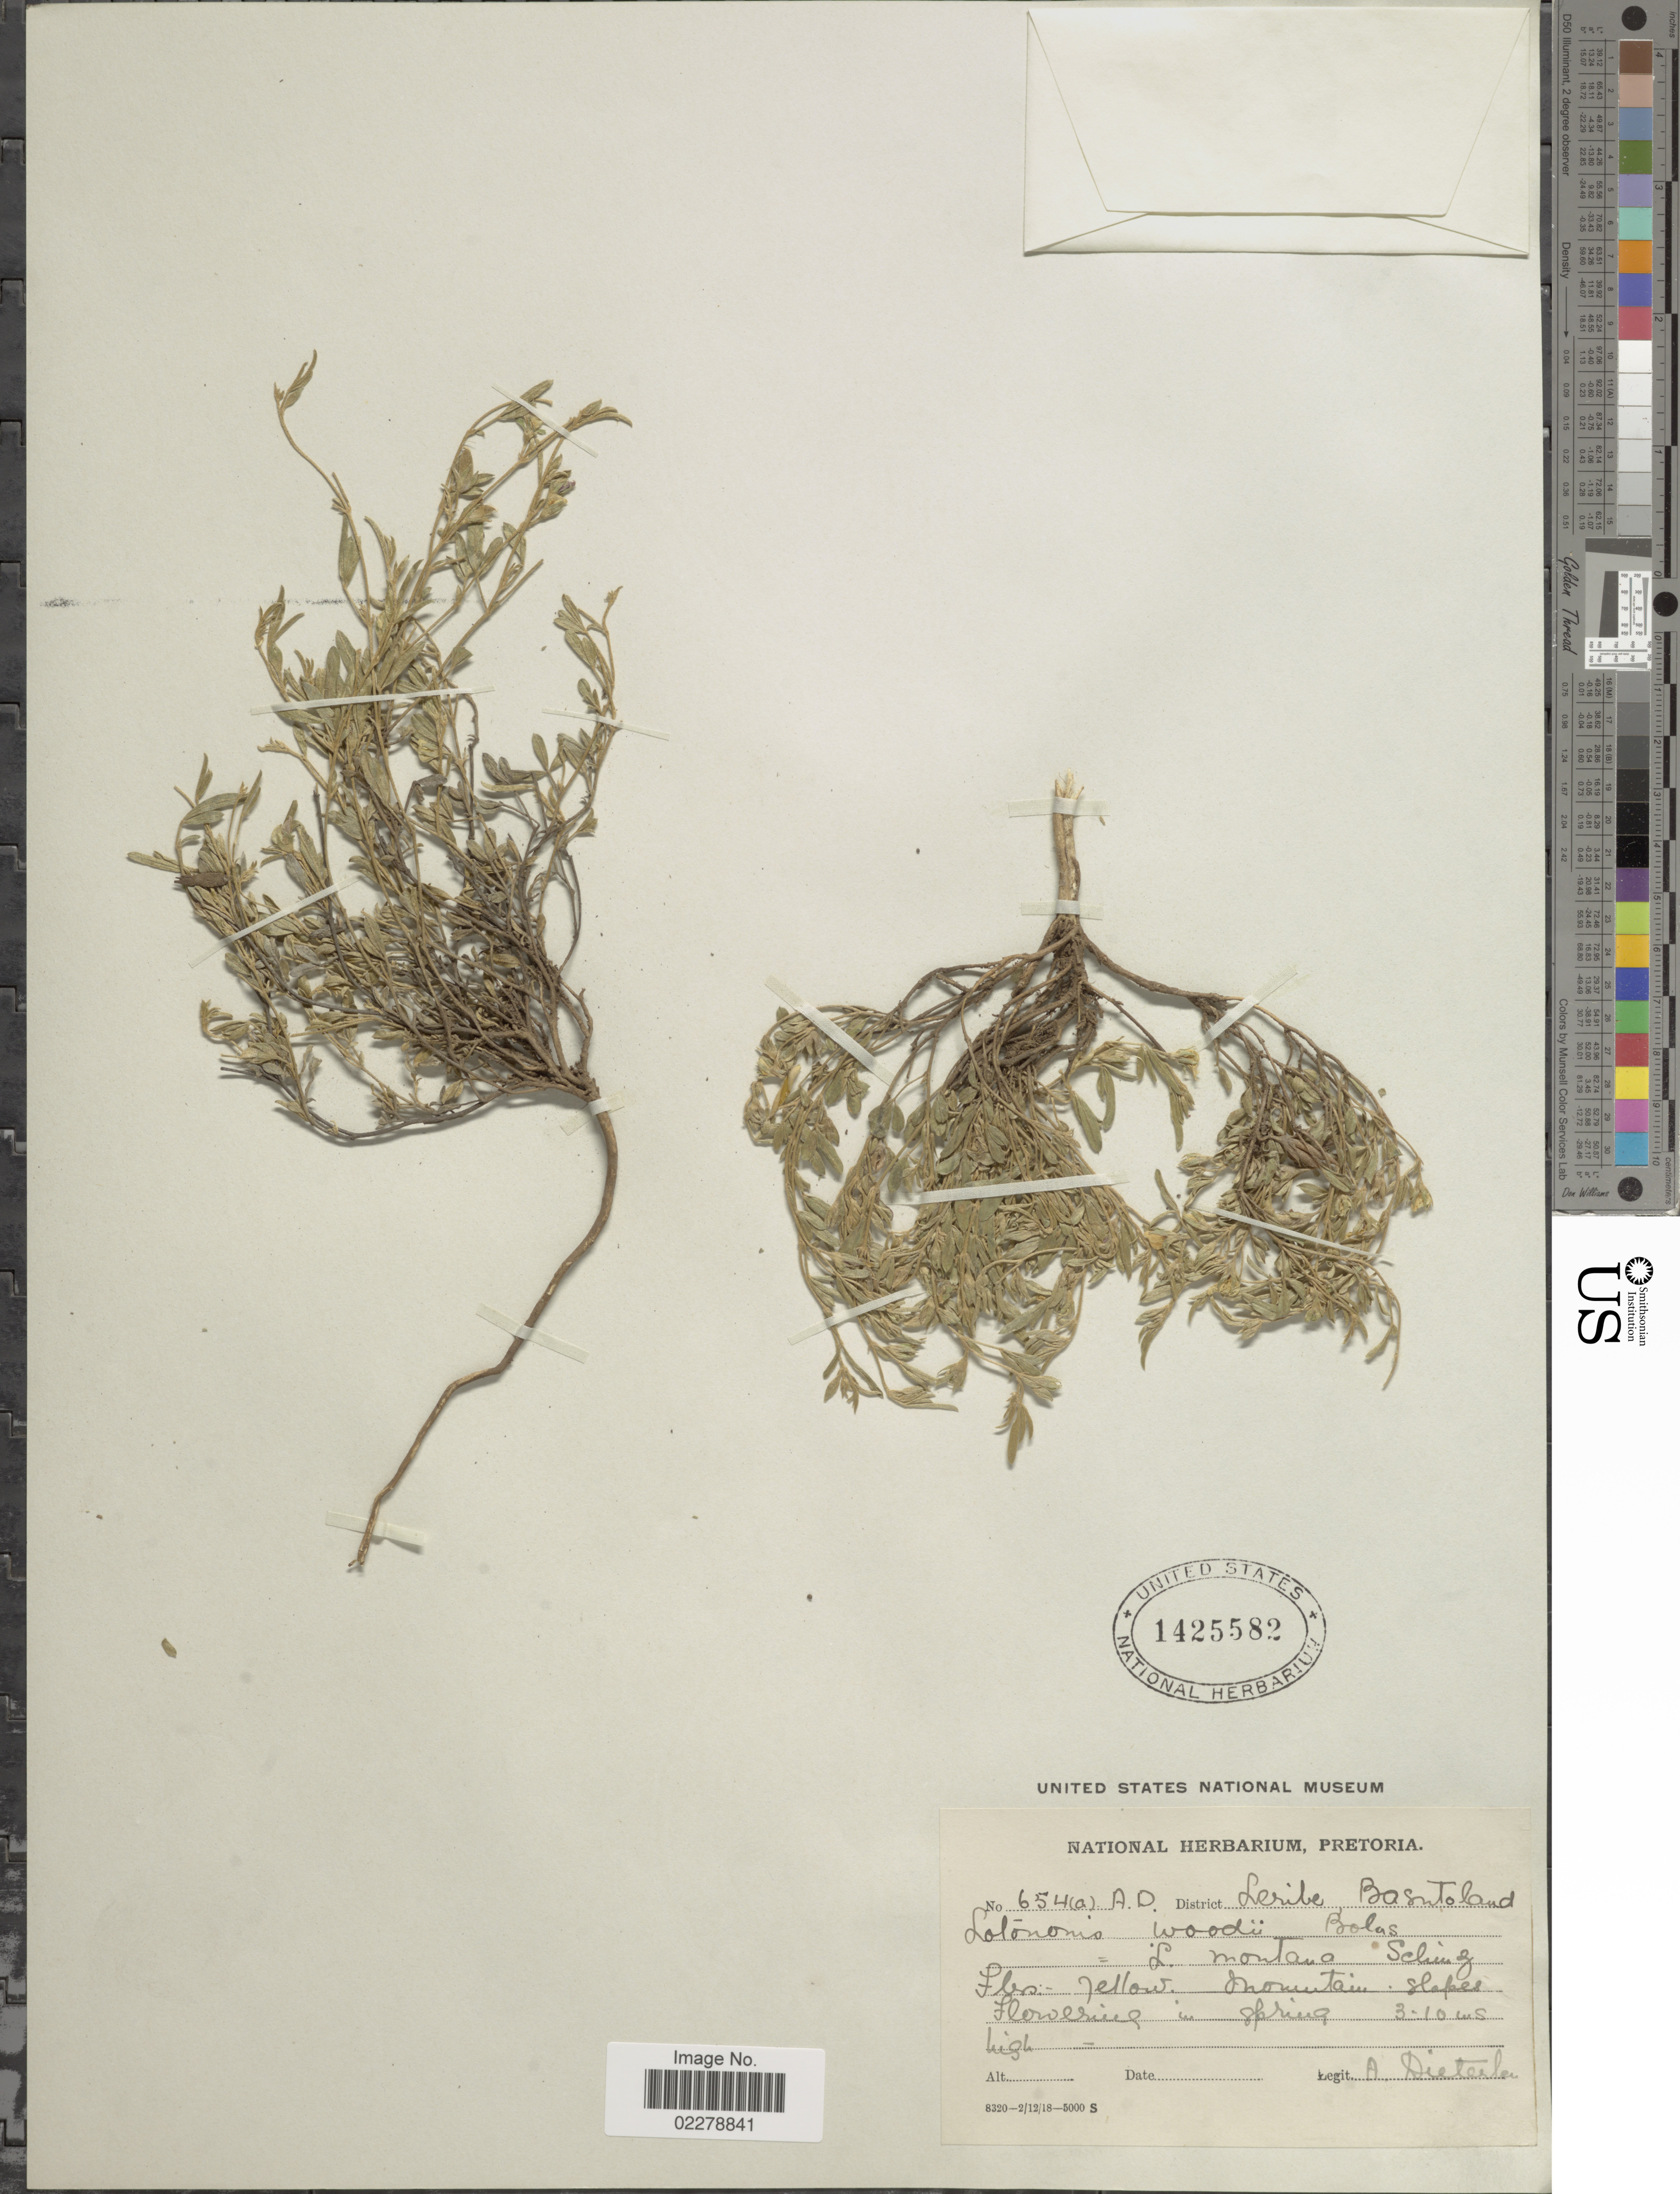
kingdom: Plantae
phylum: Tracheophyta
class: Magnoliopsida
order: Fabales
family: Fabaceae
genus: Lotononis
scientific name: Lotononis woodii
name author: Bolus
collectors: A. Dieterlen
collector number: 654(a) A.D.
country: Lesotho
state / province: Leribe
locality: District Leribe Basutoland.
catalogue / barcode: US 1425582